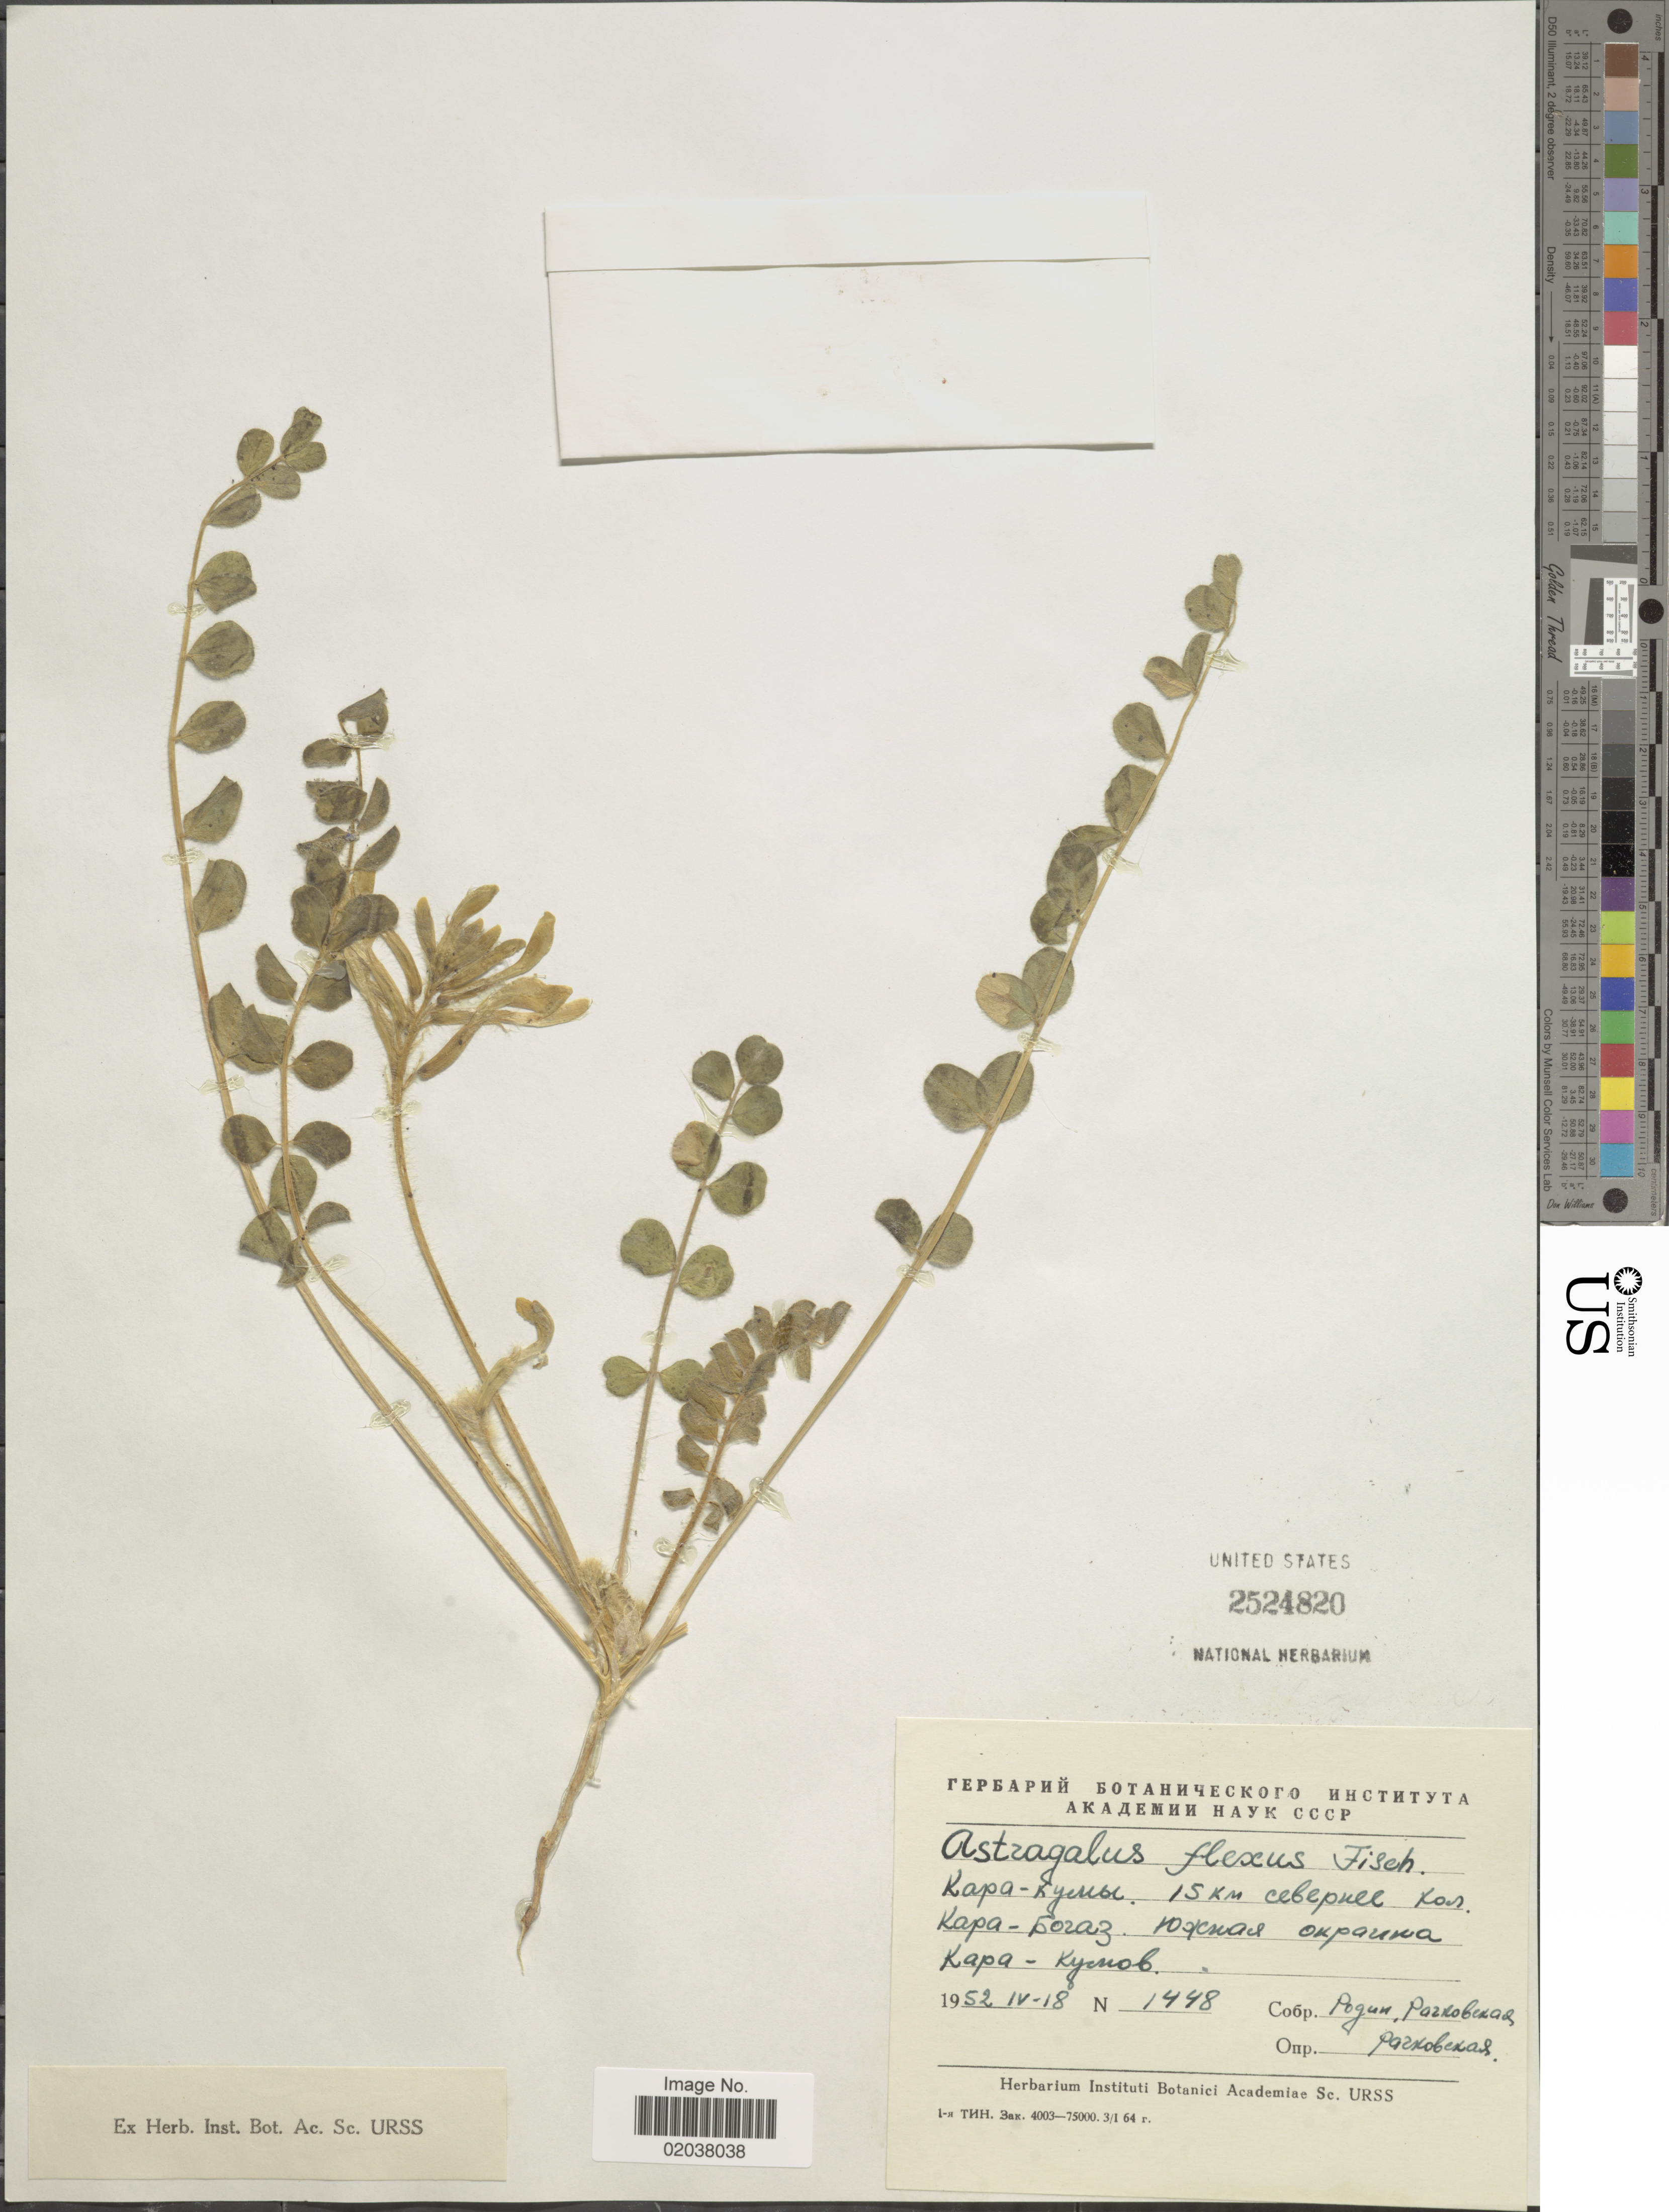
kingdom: Plantae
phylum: Tracheophyta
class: Magnoliopsida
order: Fabales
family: Fabaceae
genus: Astragalus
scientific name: Astragalus flexus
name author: Fisch.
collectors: -. Rodin & Rachkovskaya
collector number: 1448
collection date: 1952-04-18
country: Turkmenistan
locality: S end of Karakum Desert, 15 km N of Kara- Bogaz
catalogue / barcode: US 2524820